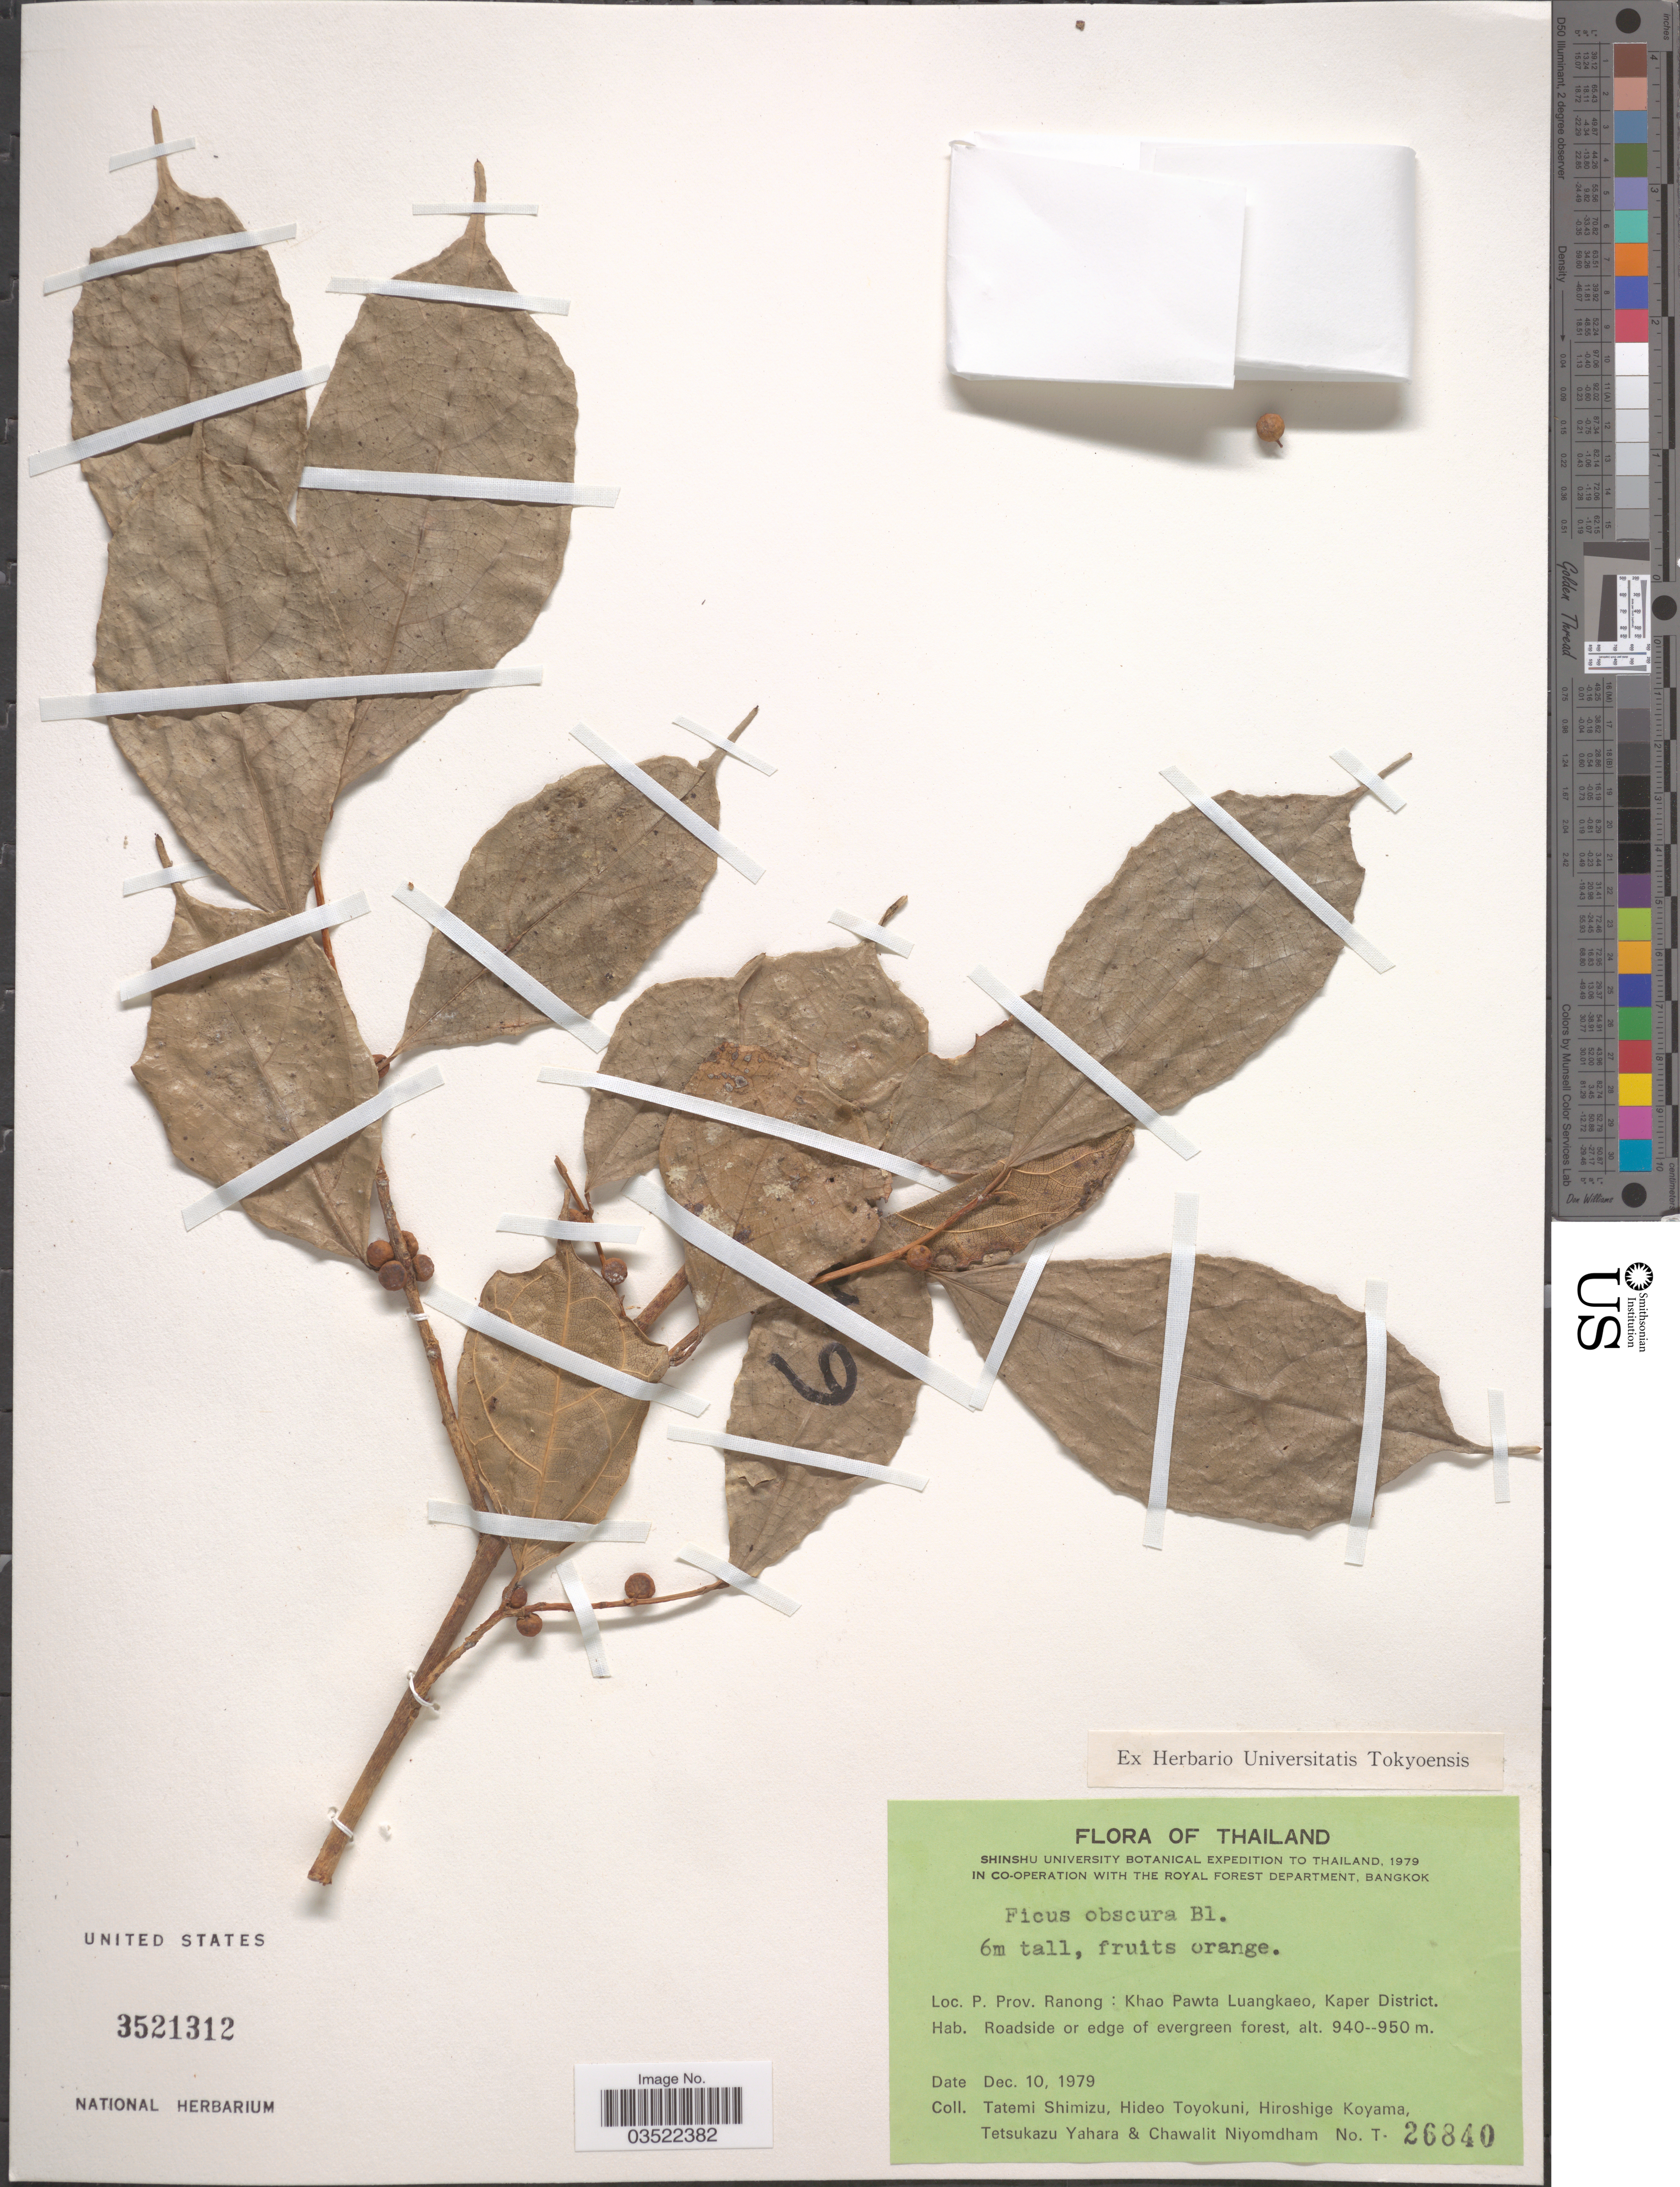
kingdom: Plantae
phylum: Tracheophyta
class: Magnoliopsida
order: Rosales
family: Moraceae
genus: Ficus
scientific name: Ficus obscura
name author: Blume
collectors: T. Shimizu, H. Toyokuni, H. Koyama, T. Yahara & C. Niyomdham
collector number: T-26840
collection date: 1979-12-10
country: Thailand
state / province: Ranong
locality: P. Prov. Ranong: Khao Pawta Luangkaeo, Kaper District.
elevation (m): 940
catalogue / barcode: US 3521312